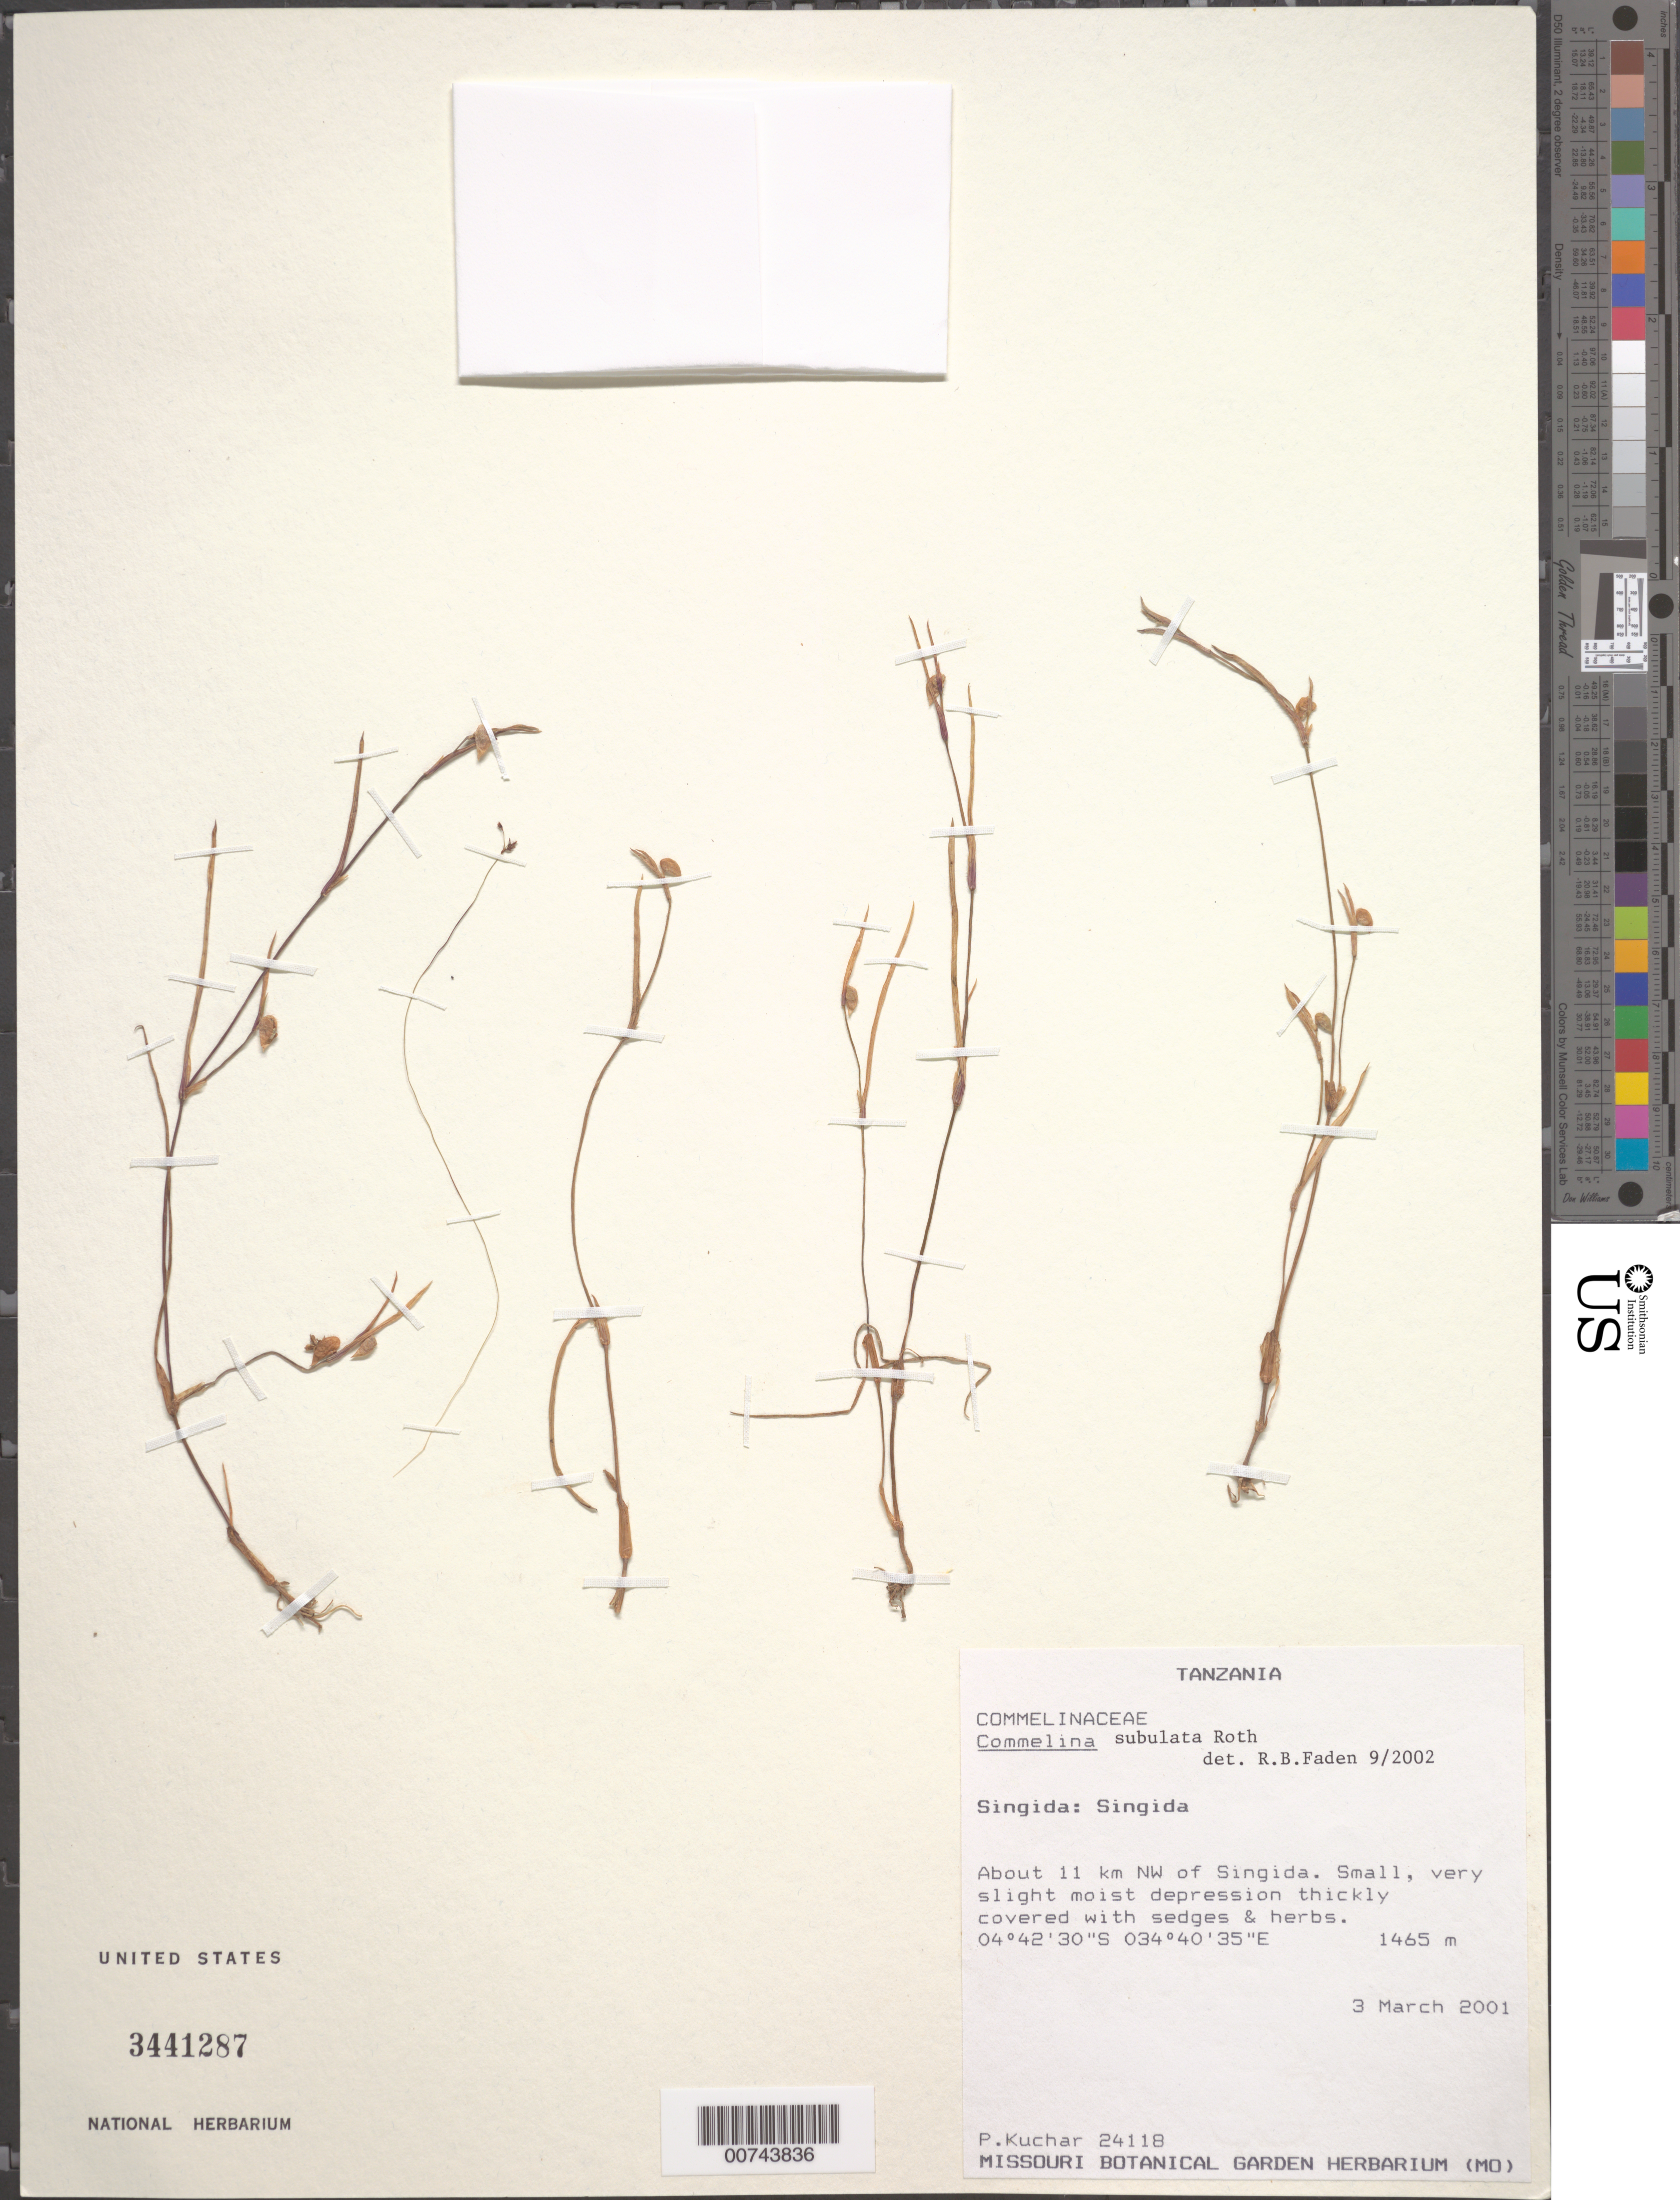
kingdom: Plantae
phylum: Tracheophyta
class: Liliopsida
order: Commelinales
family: Commelinaceae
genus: Commelina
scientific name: Commelina subulata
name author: Roth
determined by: Faden, Robert B., (US), Smithsonian Institution - National Museum of Natural History (UNITED STATES)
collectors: P. Kuchar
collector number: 24118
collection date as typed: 03 Mar 2001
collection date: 2001-03-03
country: Tanzania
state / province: Singida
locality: NW of Singida.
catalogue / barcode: US 3441287